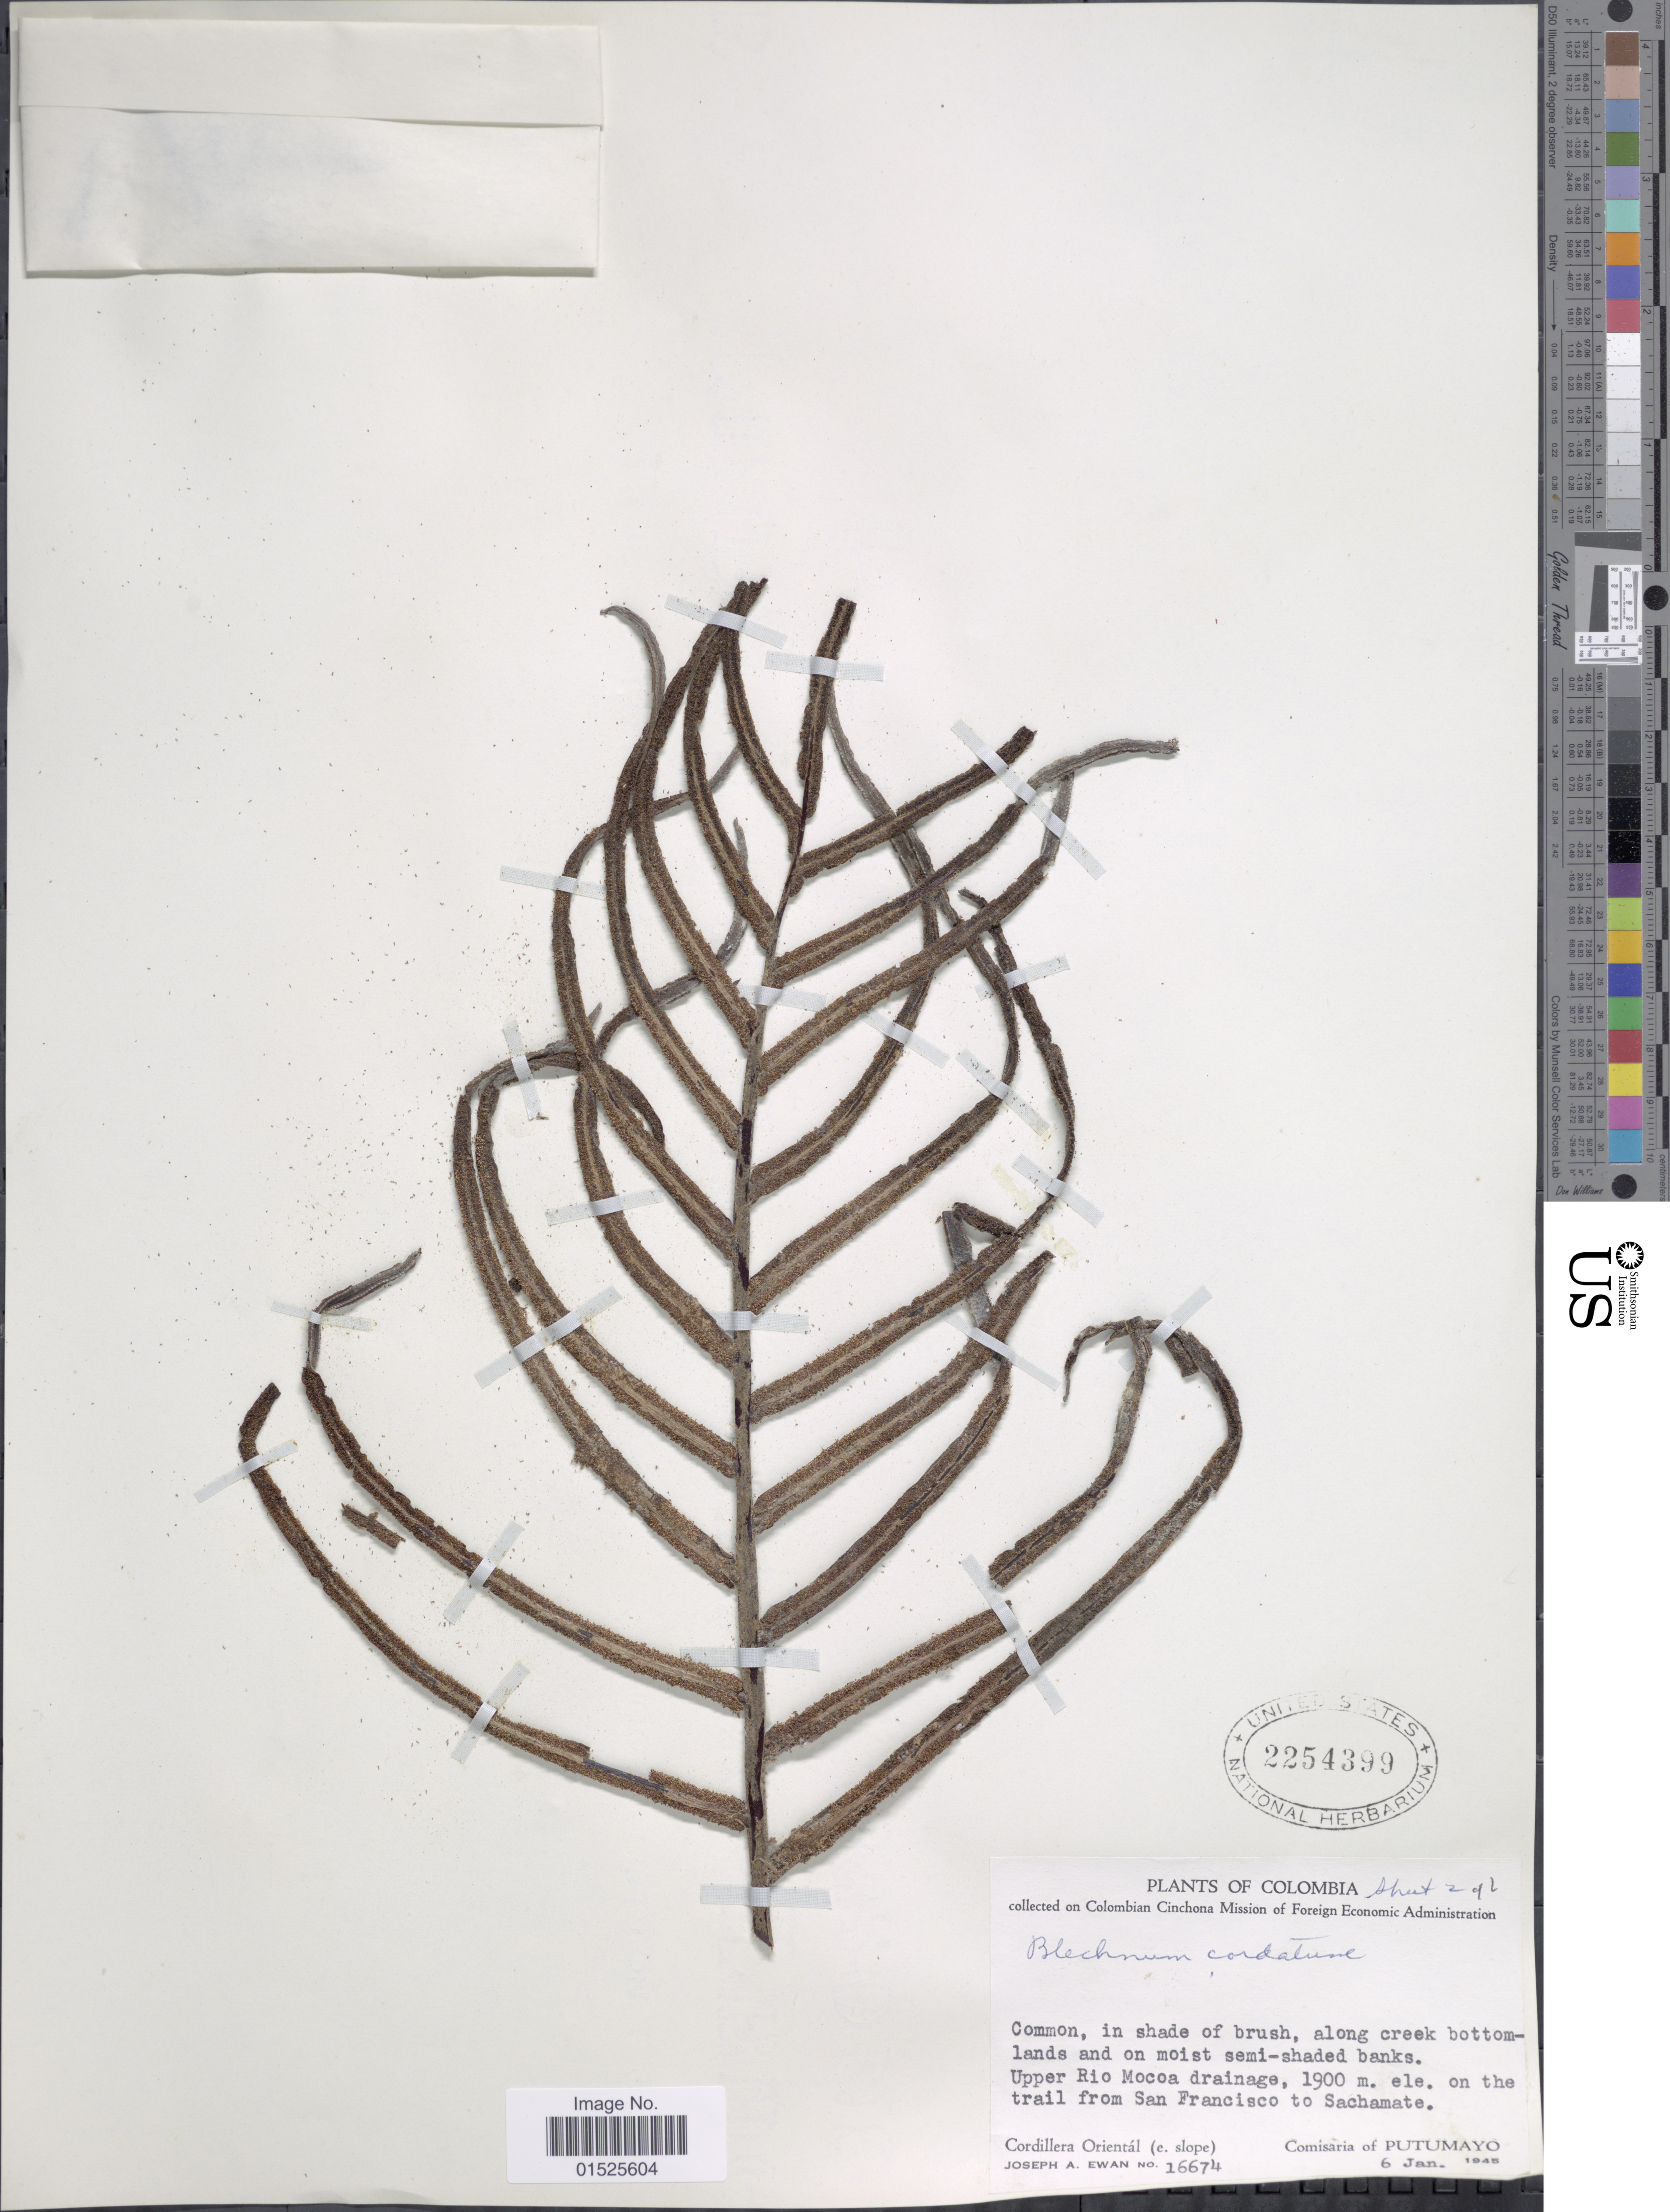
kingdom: Plantae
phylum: Tracheophyta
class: Polypodiopsida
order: Polypodiales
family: Blechnaceae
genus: Blechnum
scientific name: Blechnum cordatum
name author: (Desv.) Hieron.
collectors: J. A. Ewan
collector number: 16674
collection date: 1945-01-06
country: Colombia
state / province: Putumayo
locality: Upper Rio Mocoa drainage, on the trail from San Francisco to Sachamate. Cordillera Orientál (e. slope). Comisaria of Putumayo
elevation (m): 1900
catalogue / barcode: US 2254399